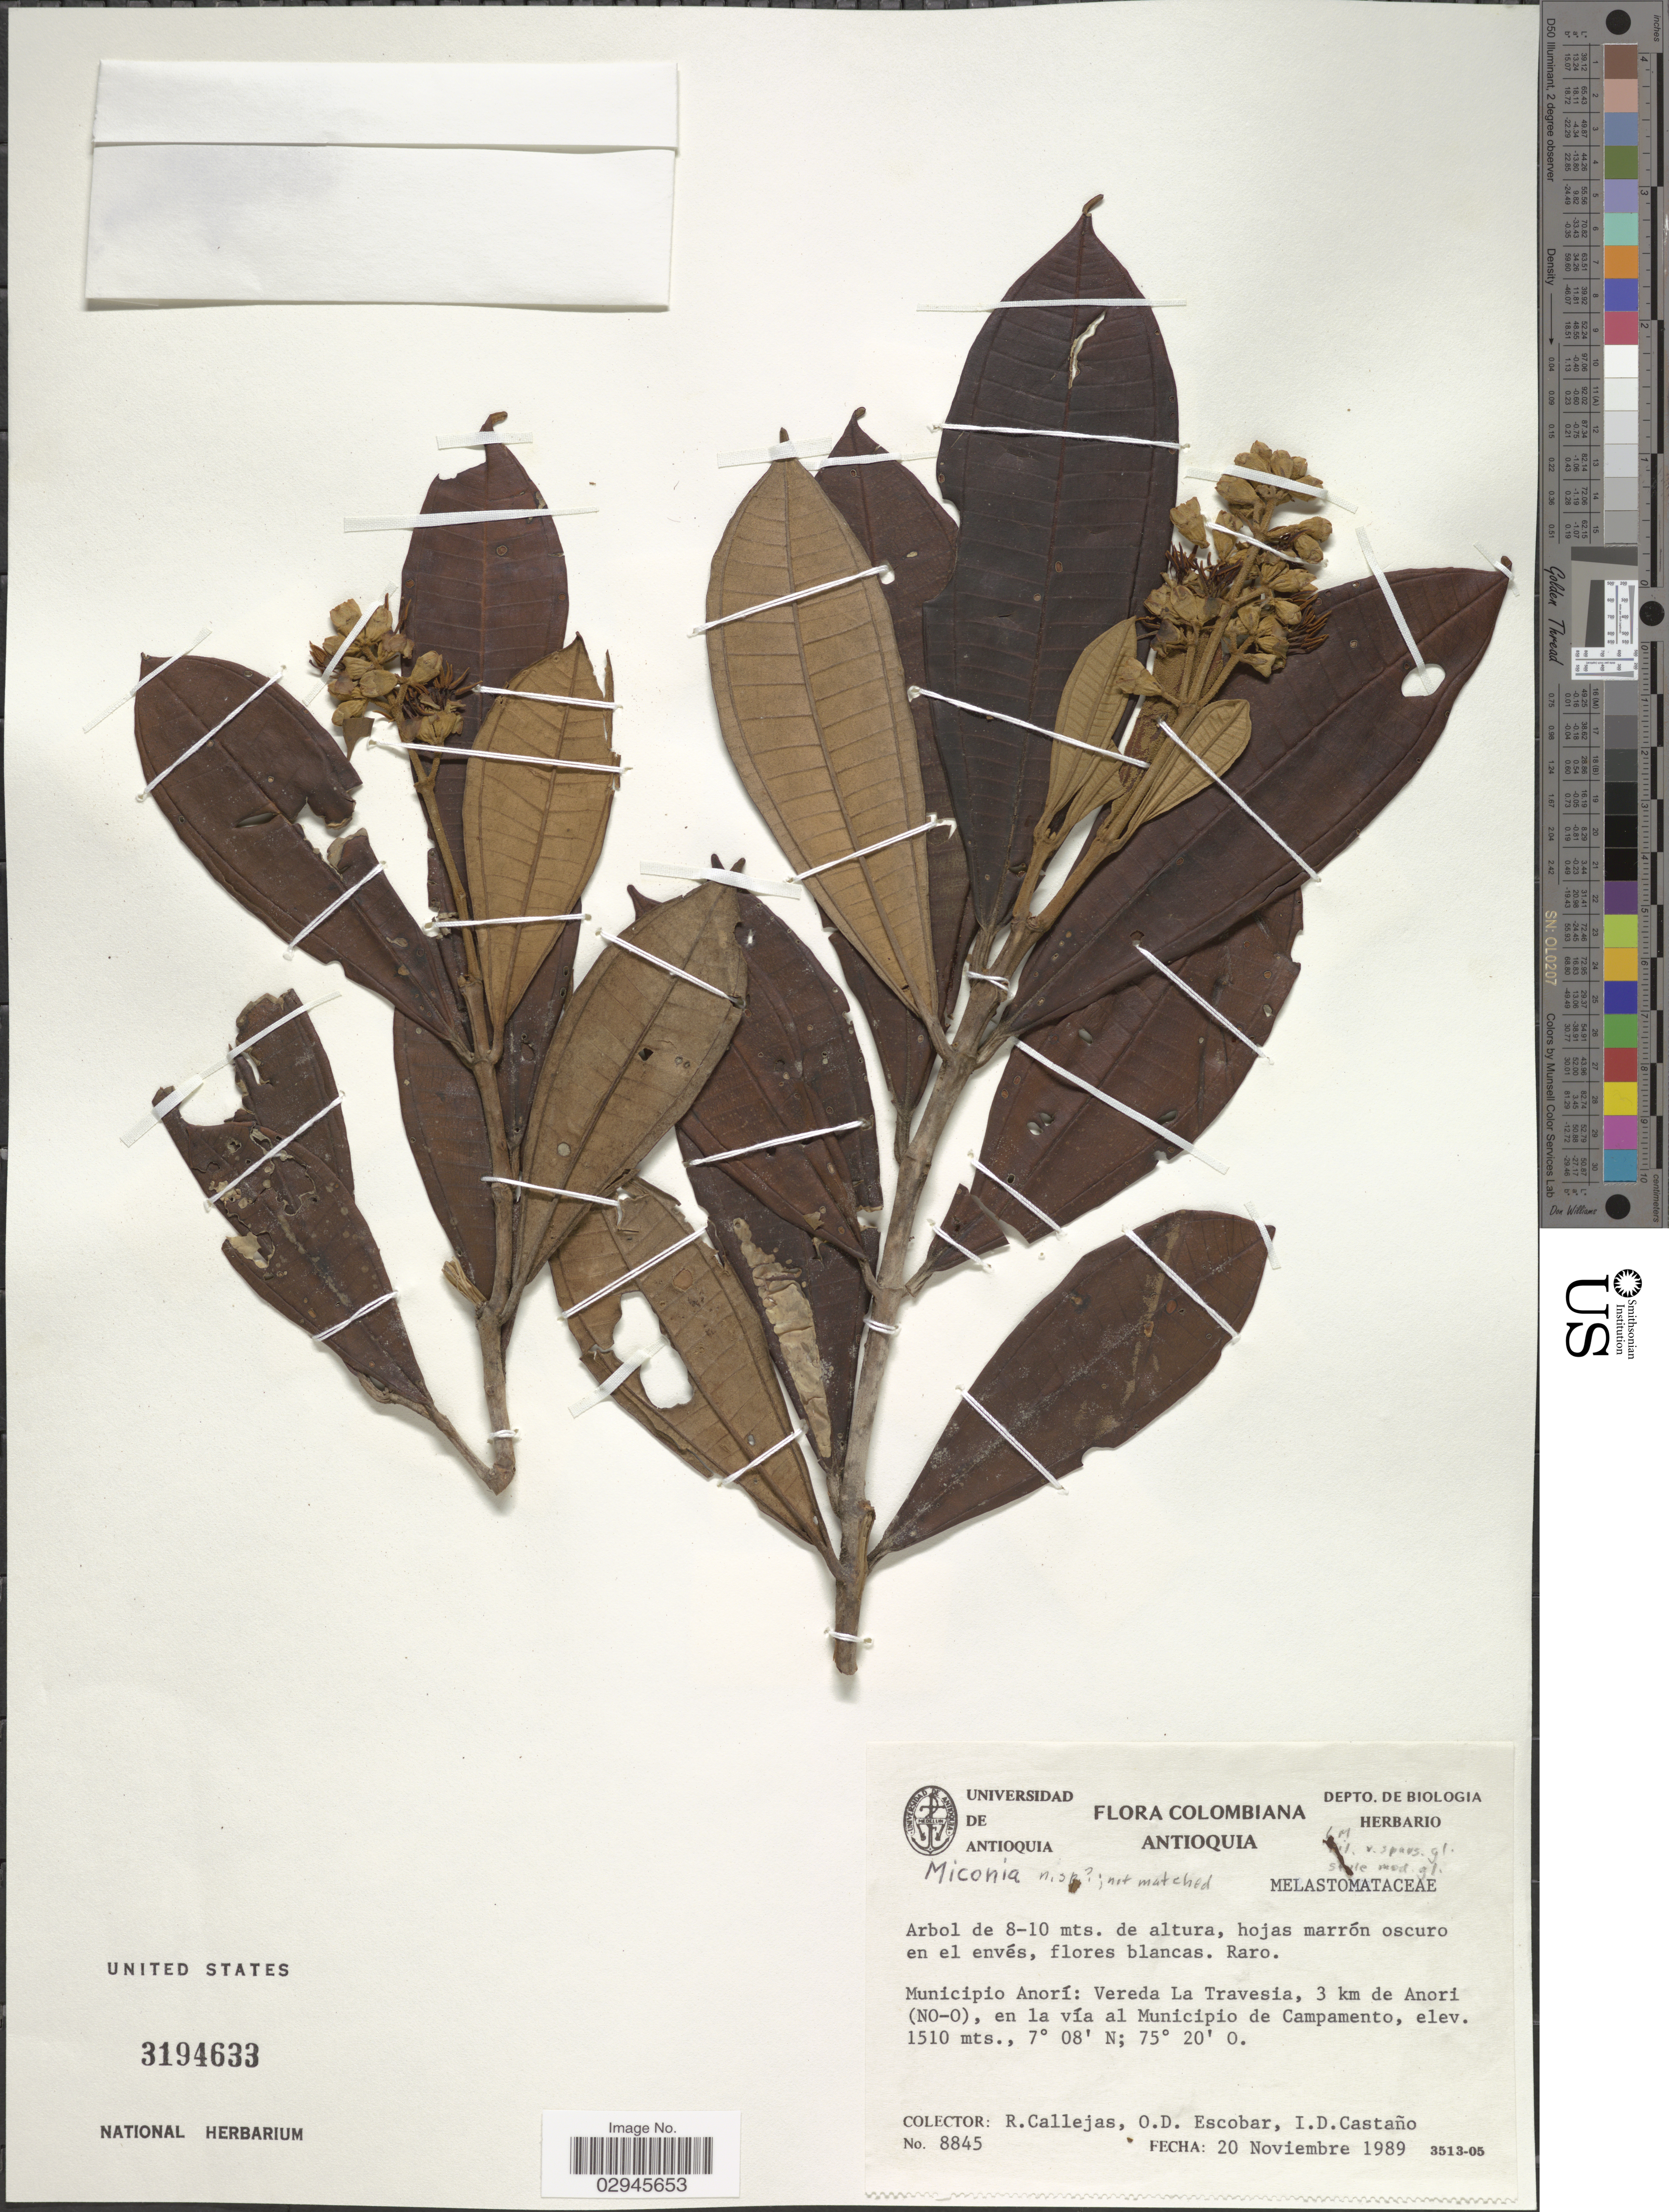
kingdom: Plantae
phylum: Tracheophyta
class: Magnoliopsida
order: Myrtales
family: Melastomataceae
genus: Miconia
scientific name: Miconia sp.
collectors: R. Callejas, O. D. Escobar & I. Castaño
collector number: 8845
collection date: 1989-11-20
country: Colombia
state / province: Antioquia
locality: Municipio Anorí: Vereda La Travesia, 3 km de Anori (NO-O), en la vía al Municipio de Campamento.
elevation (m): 1510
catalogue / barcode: US 3194633